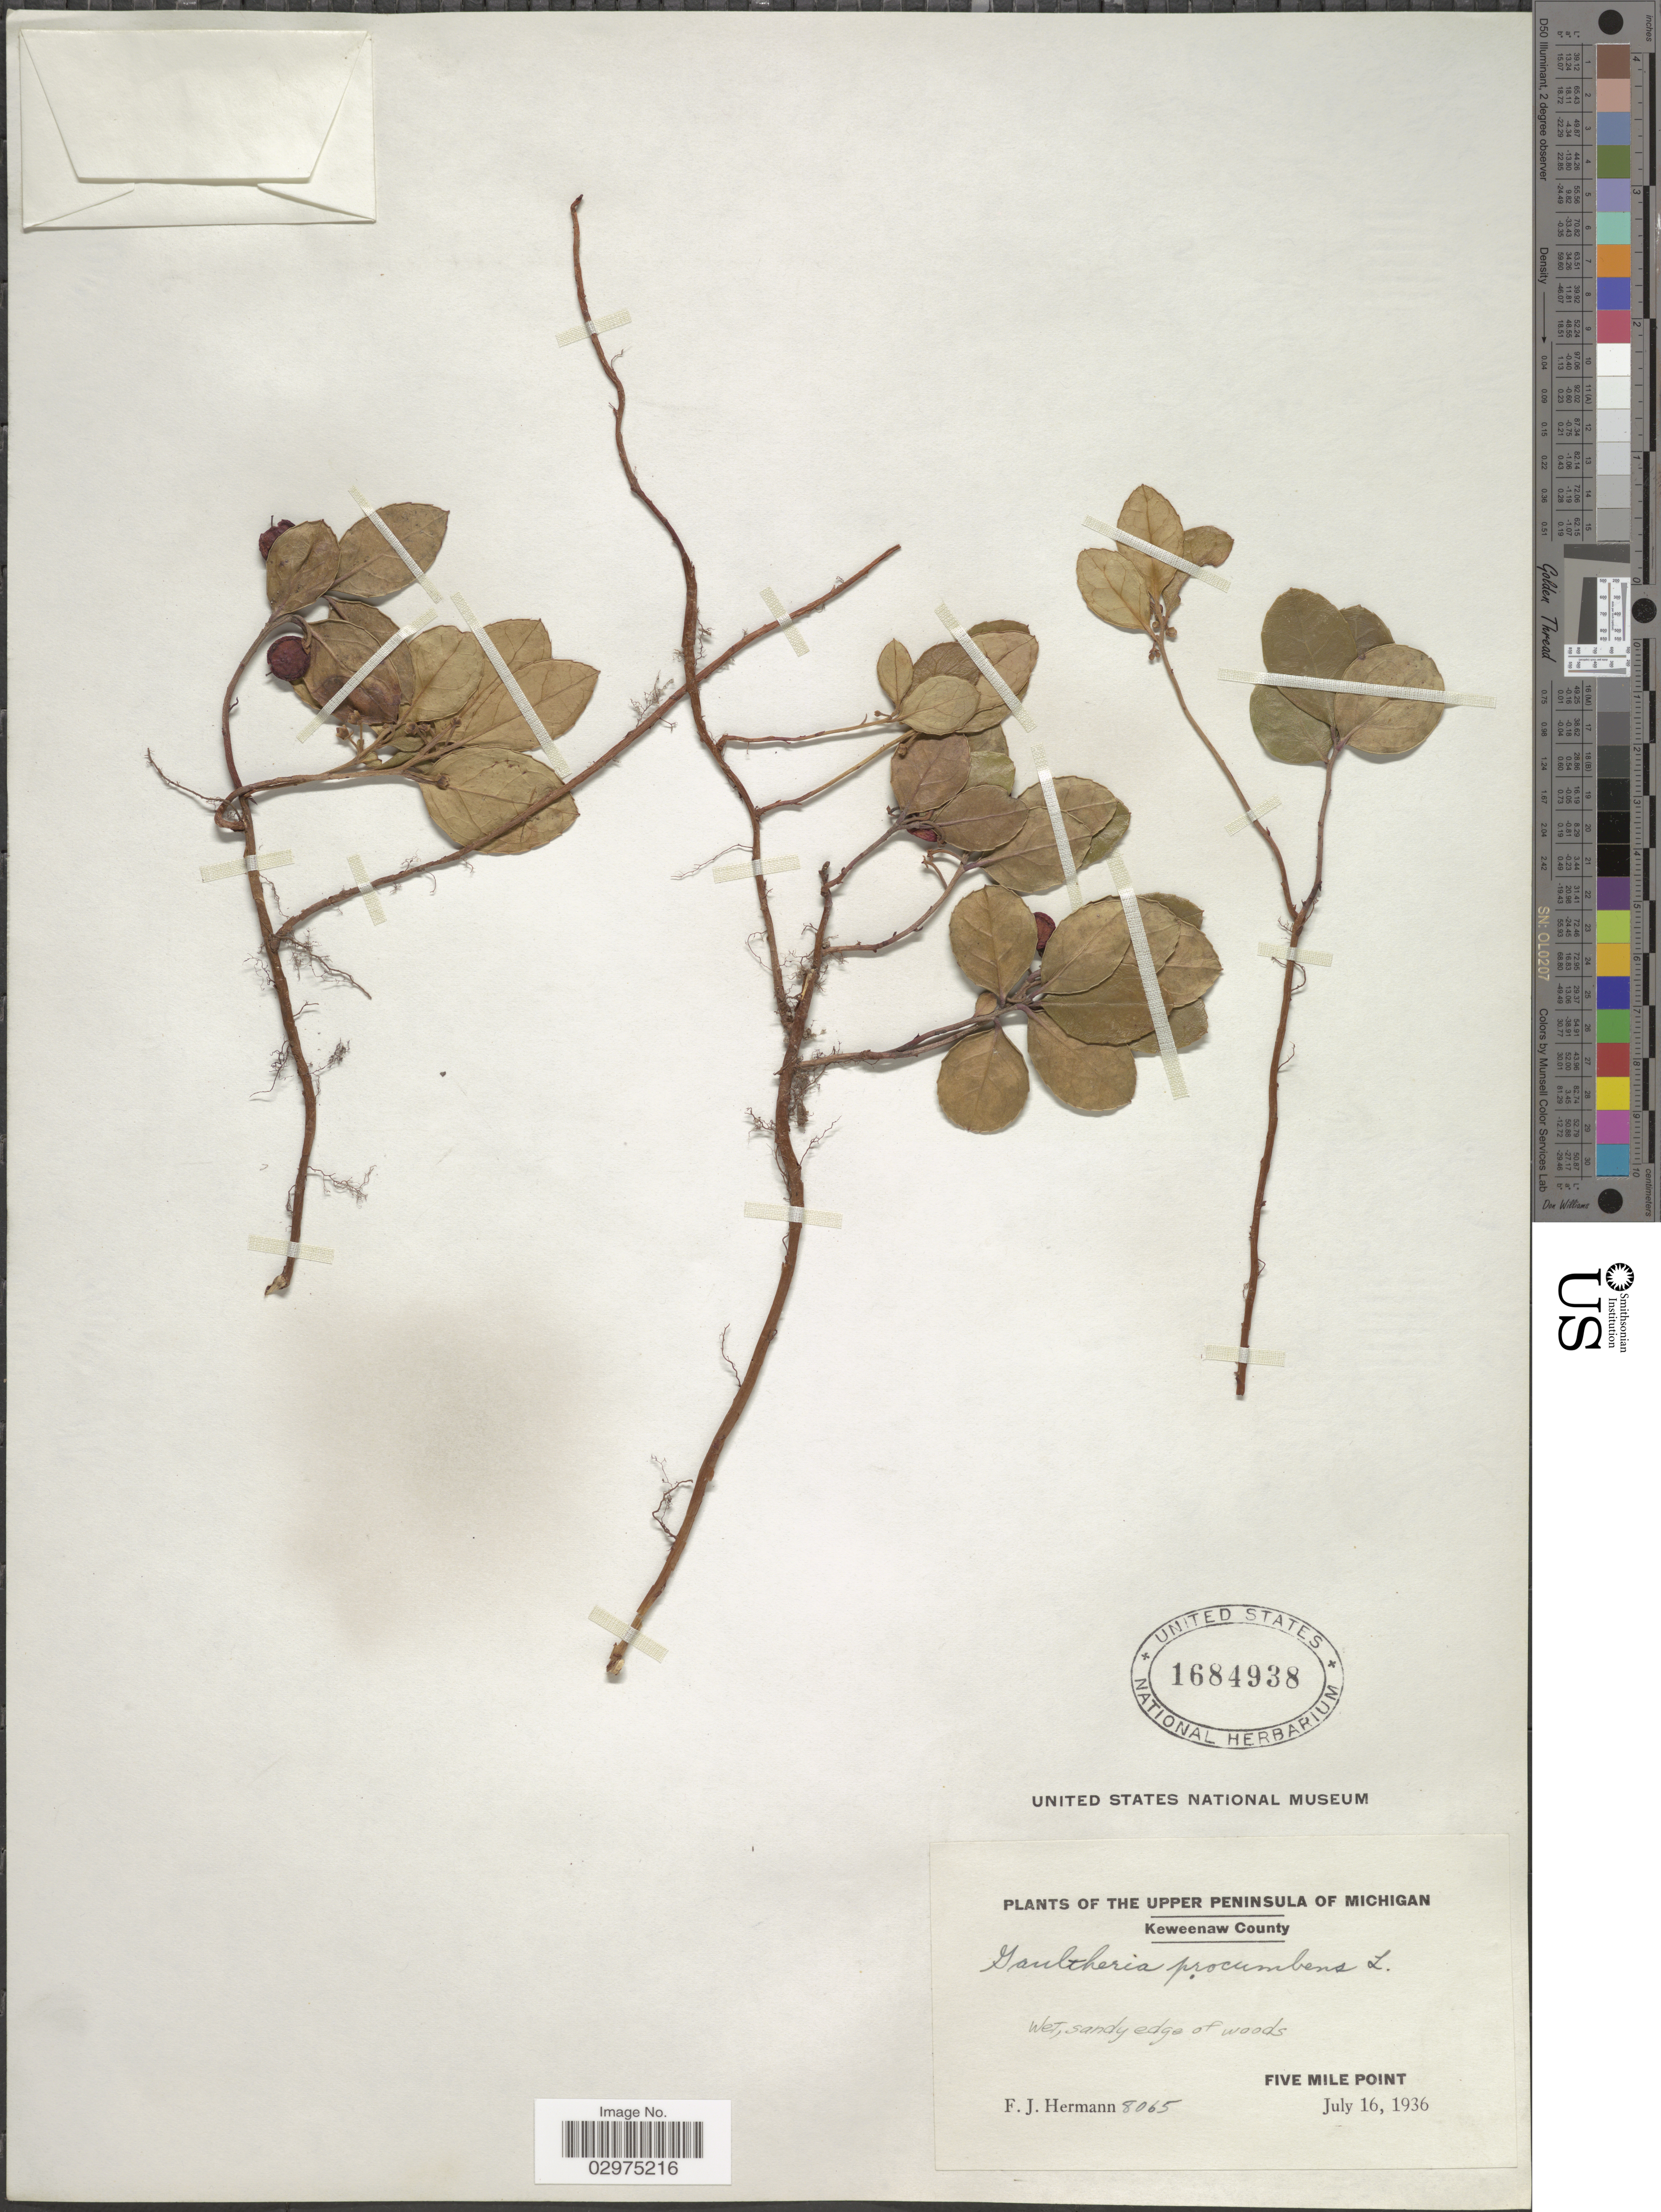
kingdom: Plantae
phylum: Tracheophyta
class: Magnoliopsida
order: Ericales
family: Ericaceae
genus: Gaultheria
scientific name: Gaultheria procumbens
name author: L.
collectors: F. J. Hermann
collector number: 8065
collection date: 1936-07-16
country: United States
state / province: Michigan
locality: Upper Peninsula of Michigan. Keweenaw County. Five Mile Point.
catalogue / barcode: US 1684938